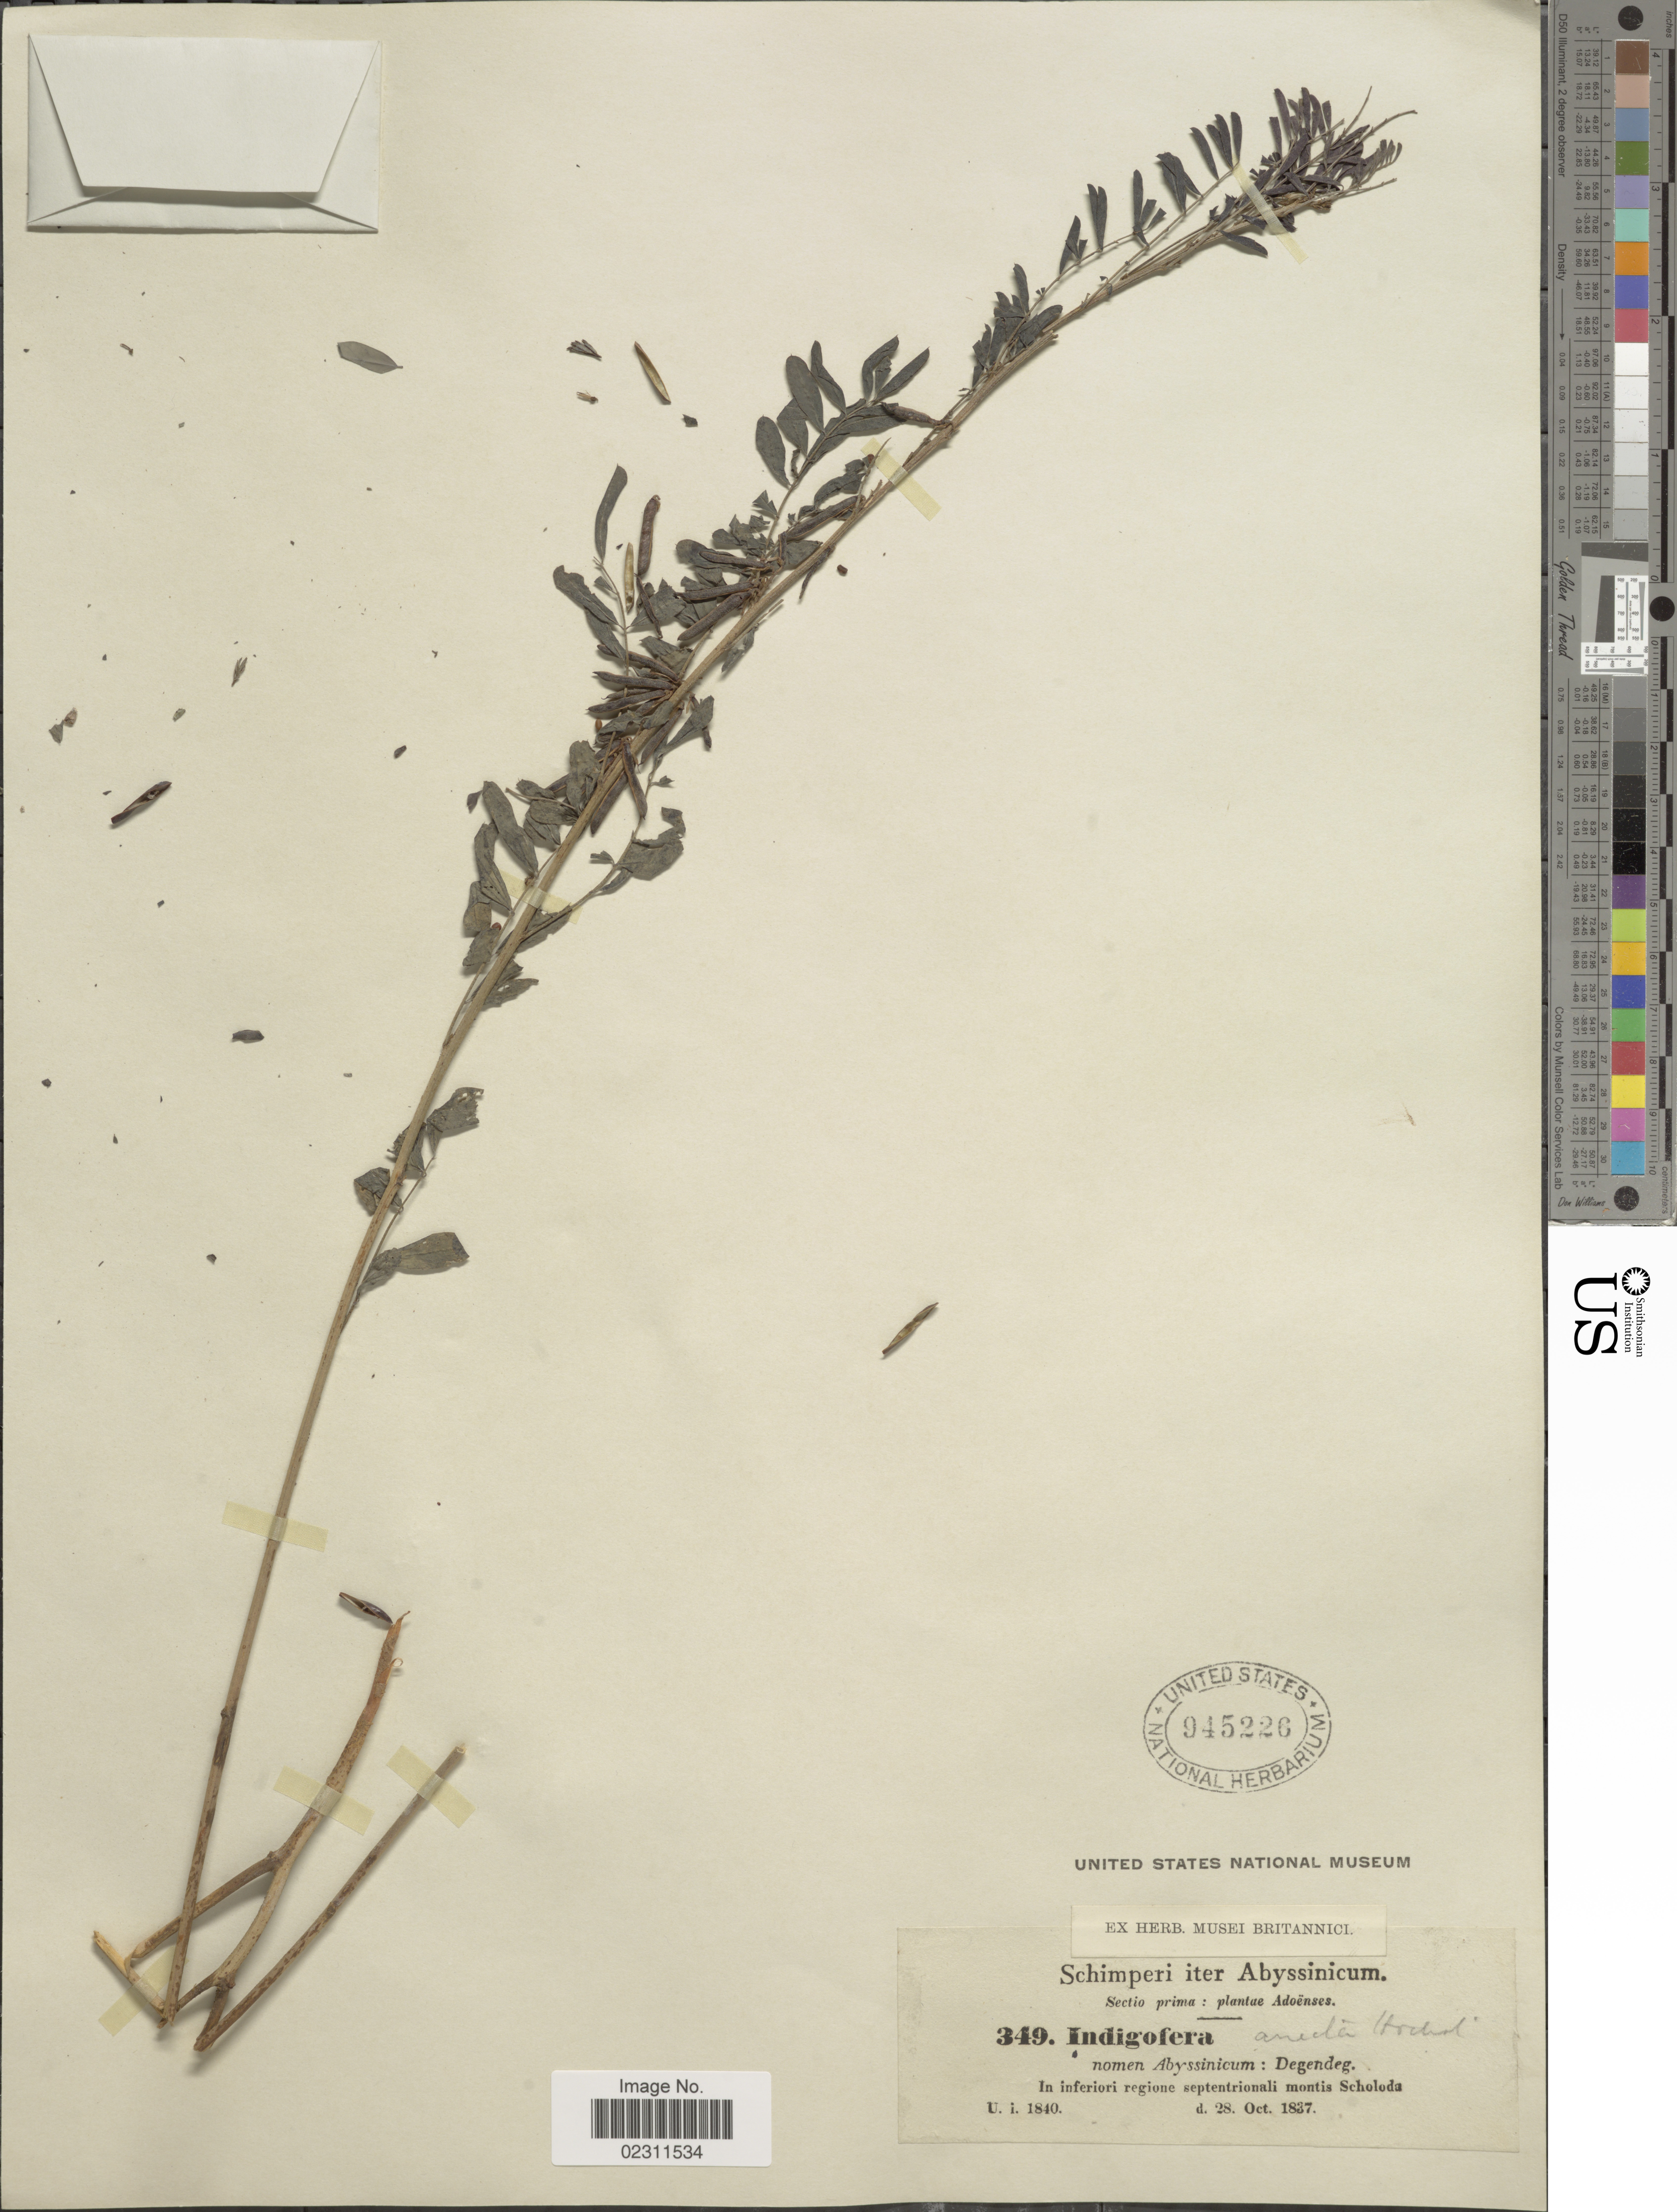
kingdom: Plantae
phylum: Tracheophyta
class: Magnoliopsida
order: Fabales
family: Fabaceae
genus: Indigofera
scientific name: Indigofera arrecta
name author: Hochst. ex A. Rich.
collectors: -. Schimper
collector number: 349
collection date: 1837-10-28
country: Eritrea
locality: Abyssinicum, montis Scholoda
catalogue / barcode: US 945226